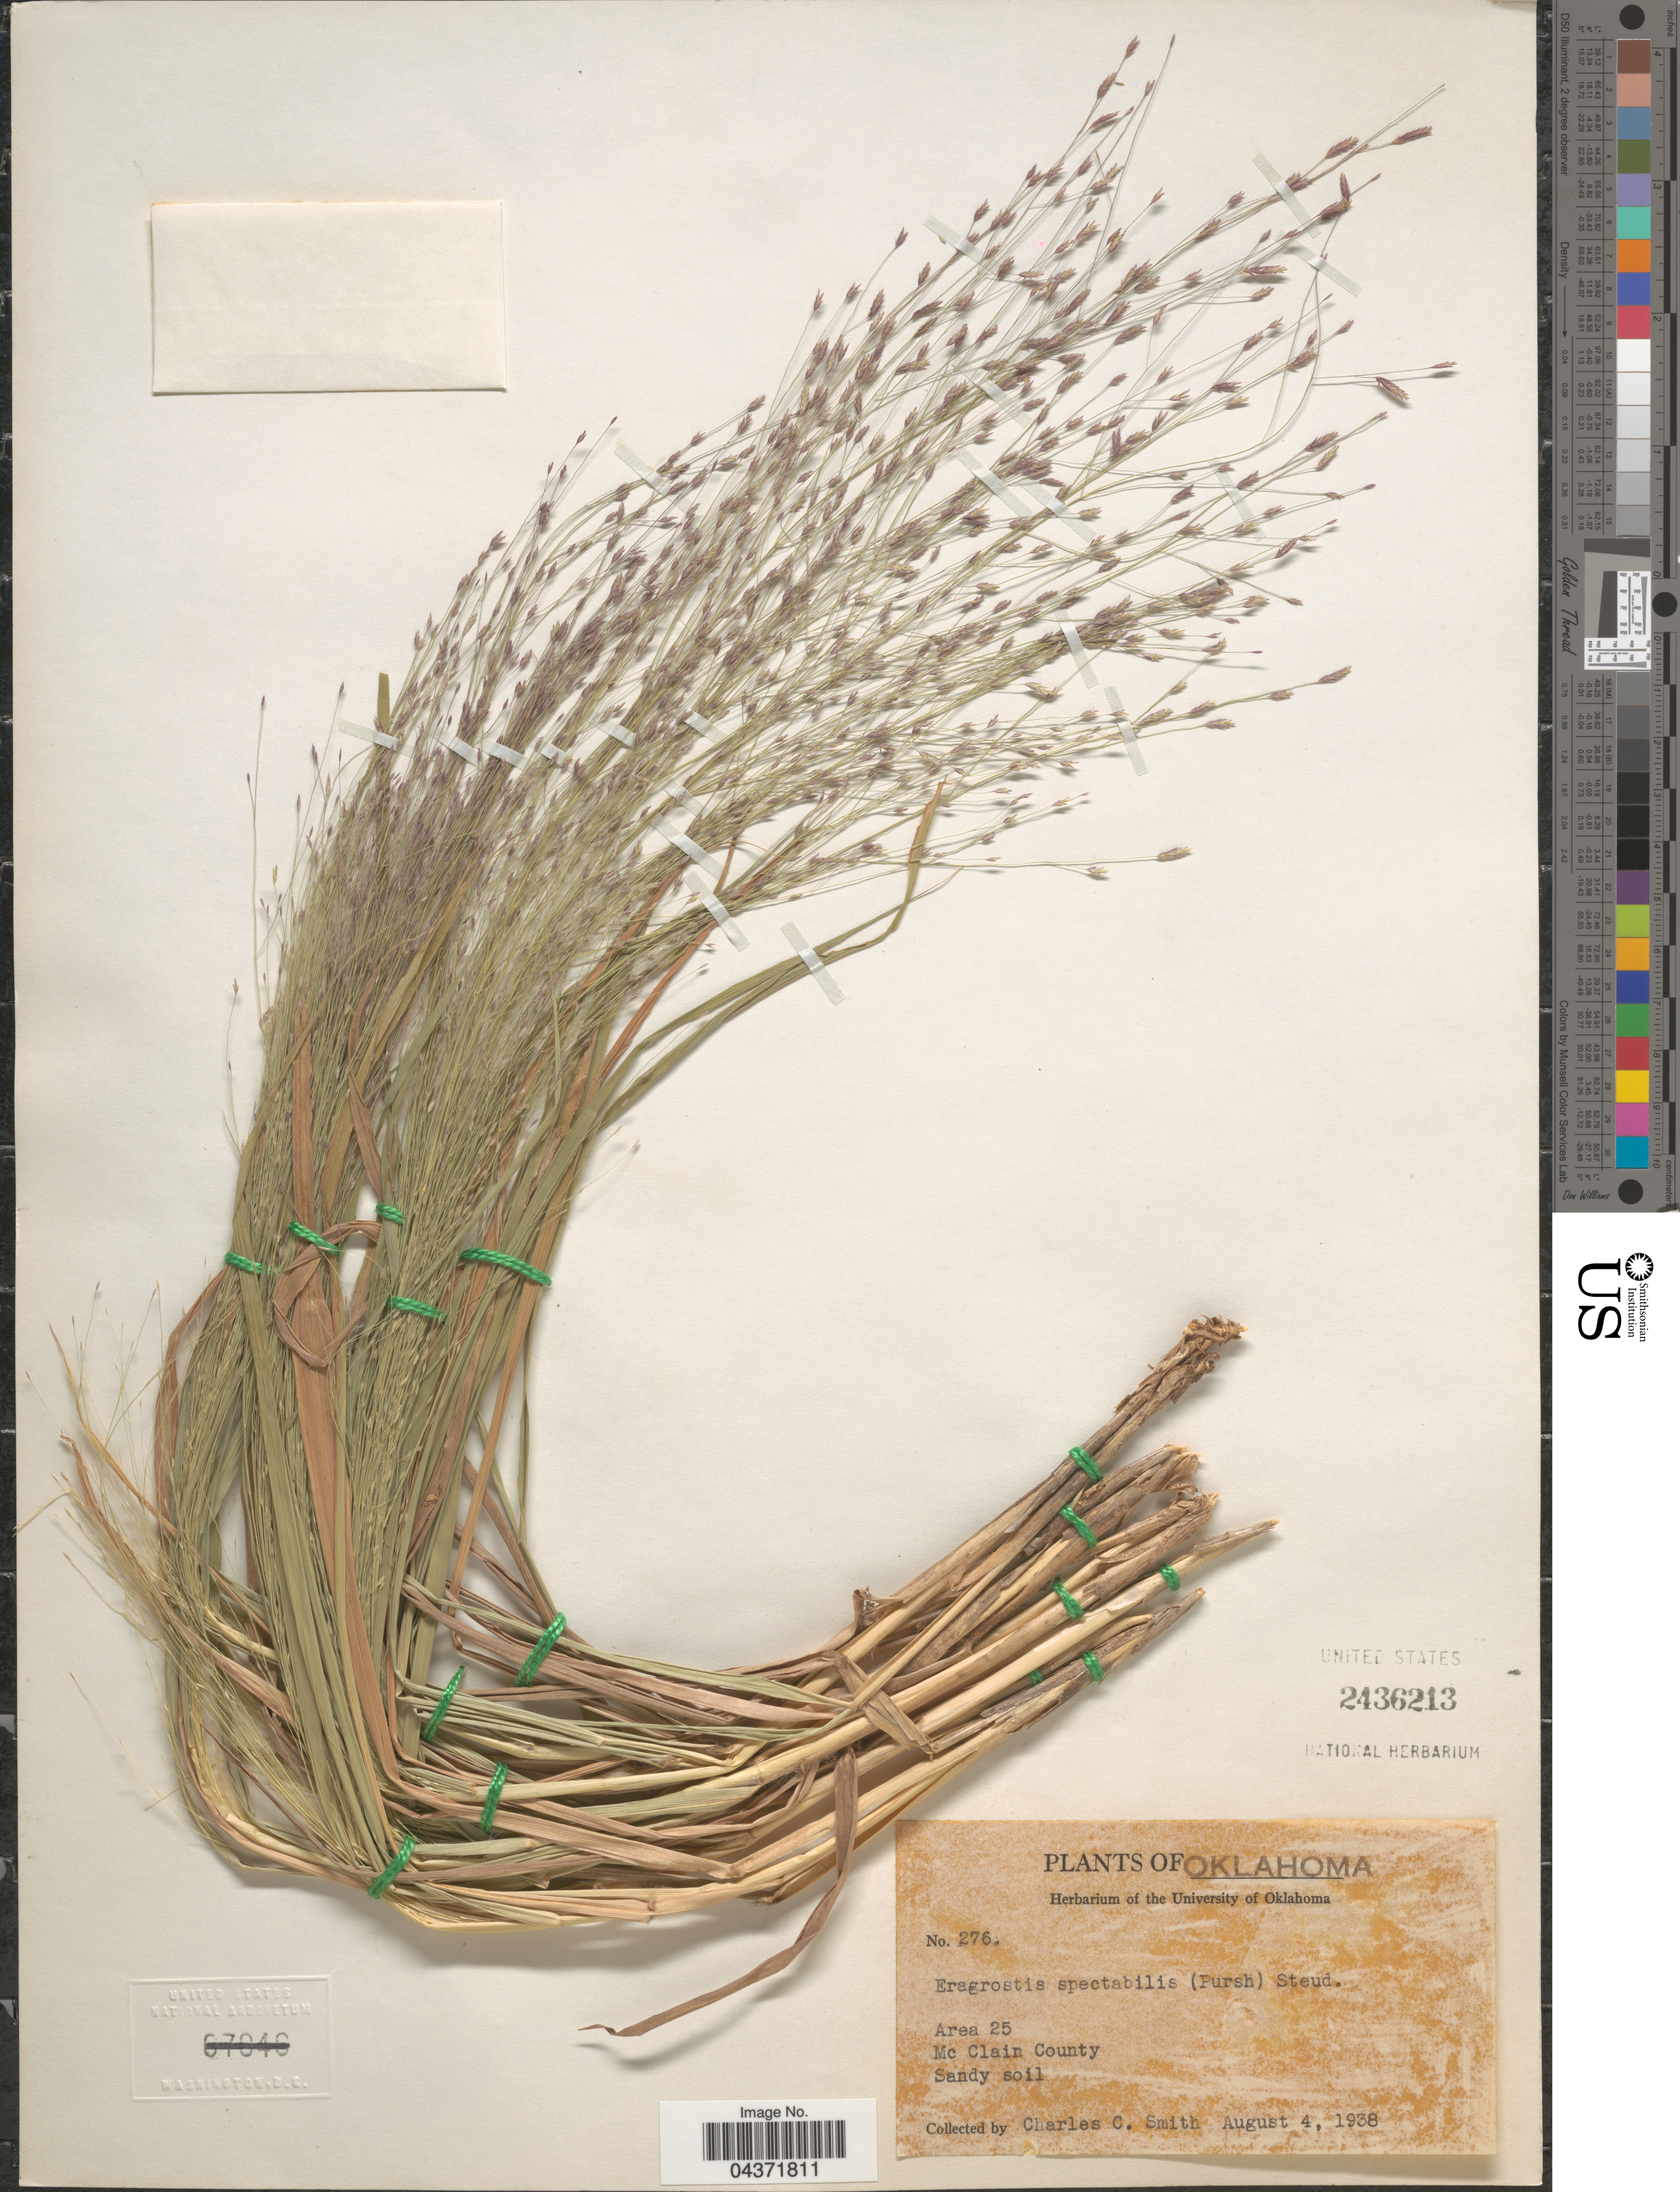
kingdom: Plantae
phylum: Tracheophyta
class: Liliopsida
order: Poales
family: Poaceae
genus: Eragrostis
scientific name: Eragrostis spectabilis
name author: (Pursh) Steud.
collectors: Ch. C. Smith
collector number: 276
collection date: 1938-08-04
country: United States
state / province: Oklahoma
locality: Area 25. Mc Clain County.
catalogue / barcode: US 2436213